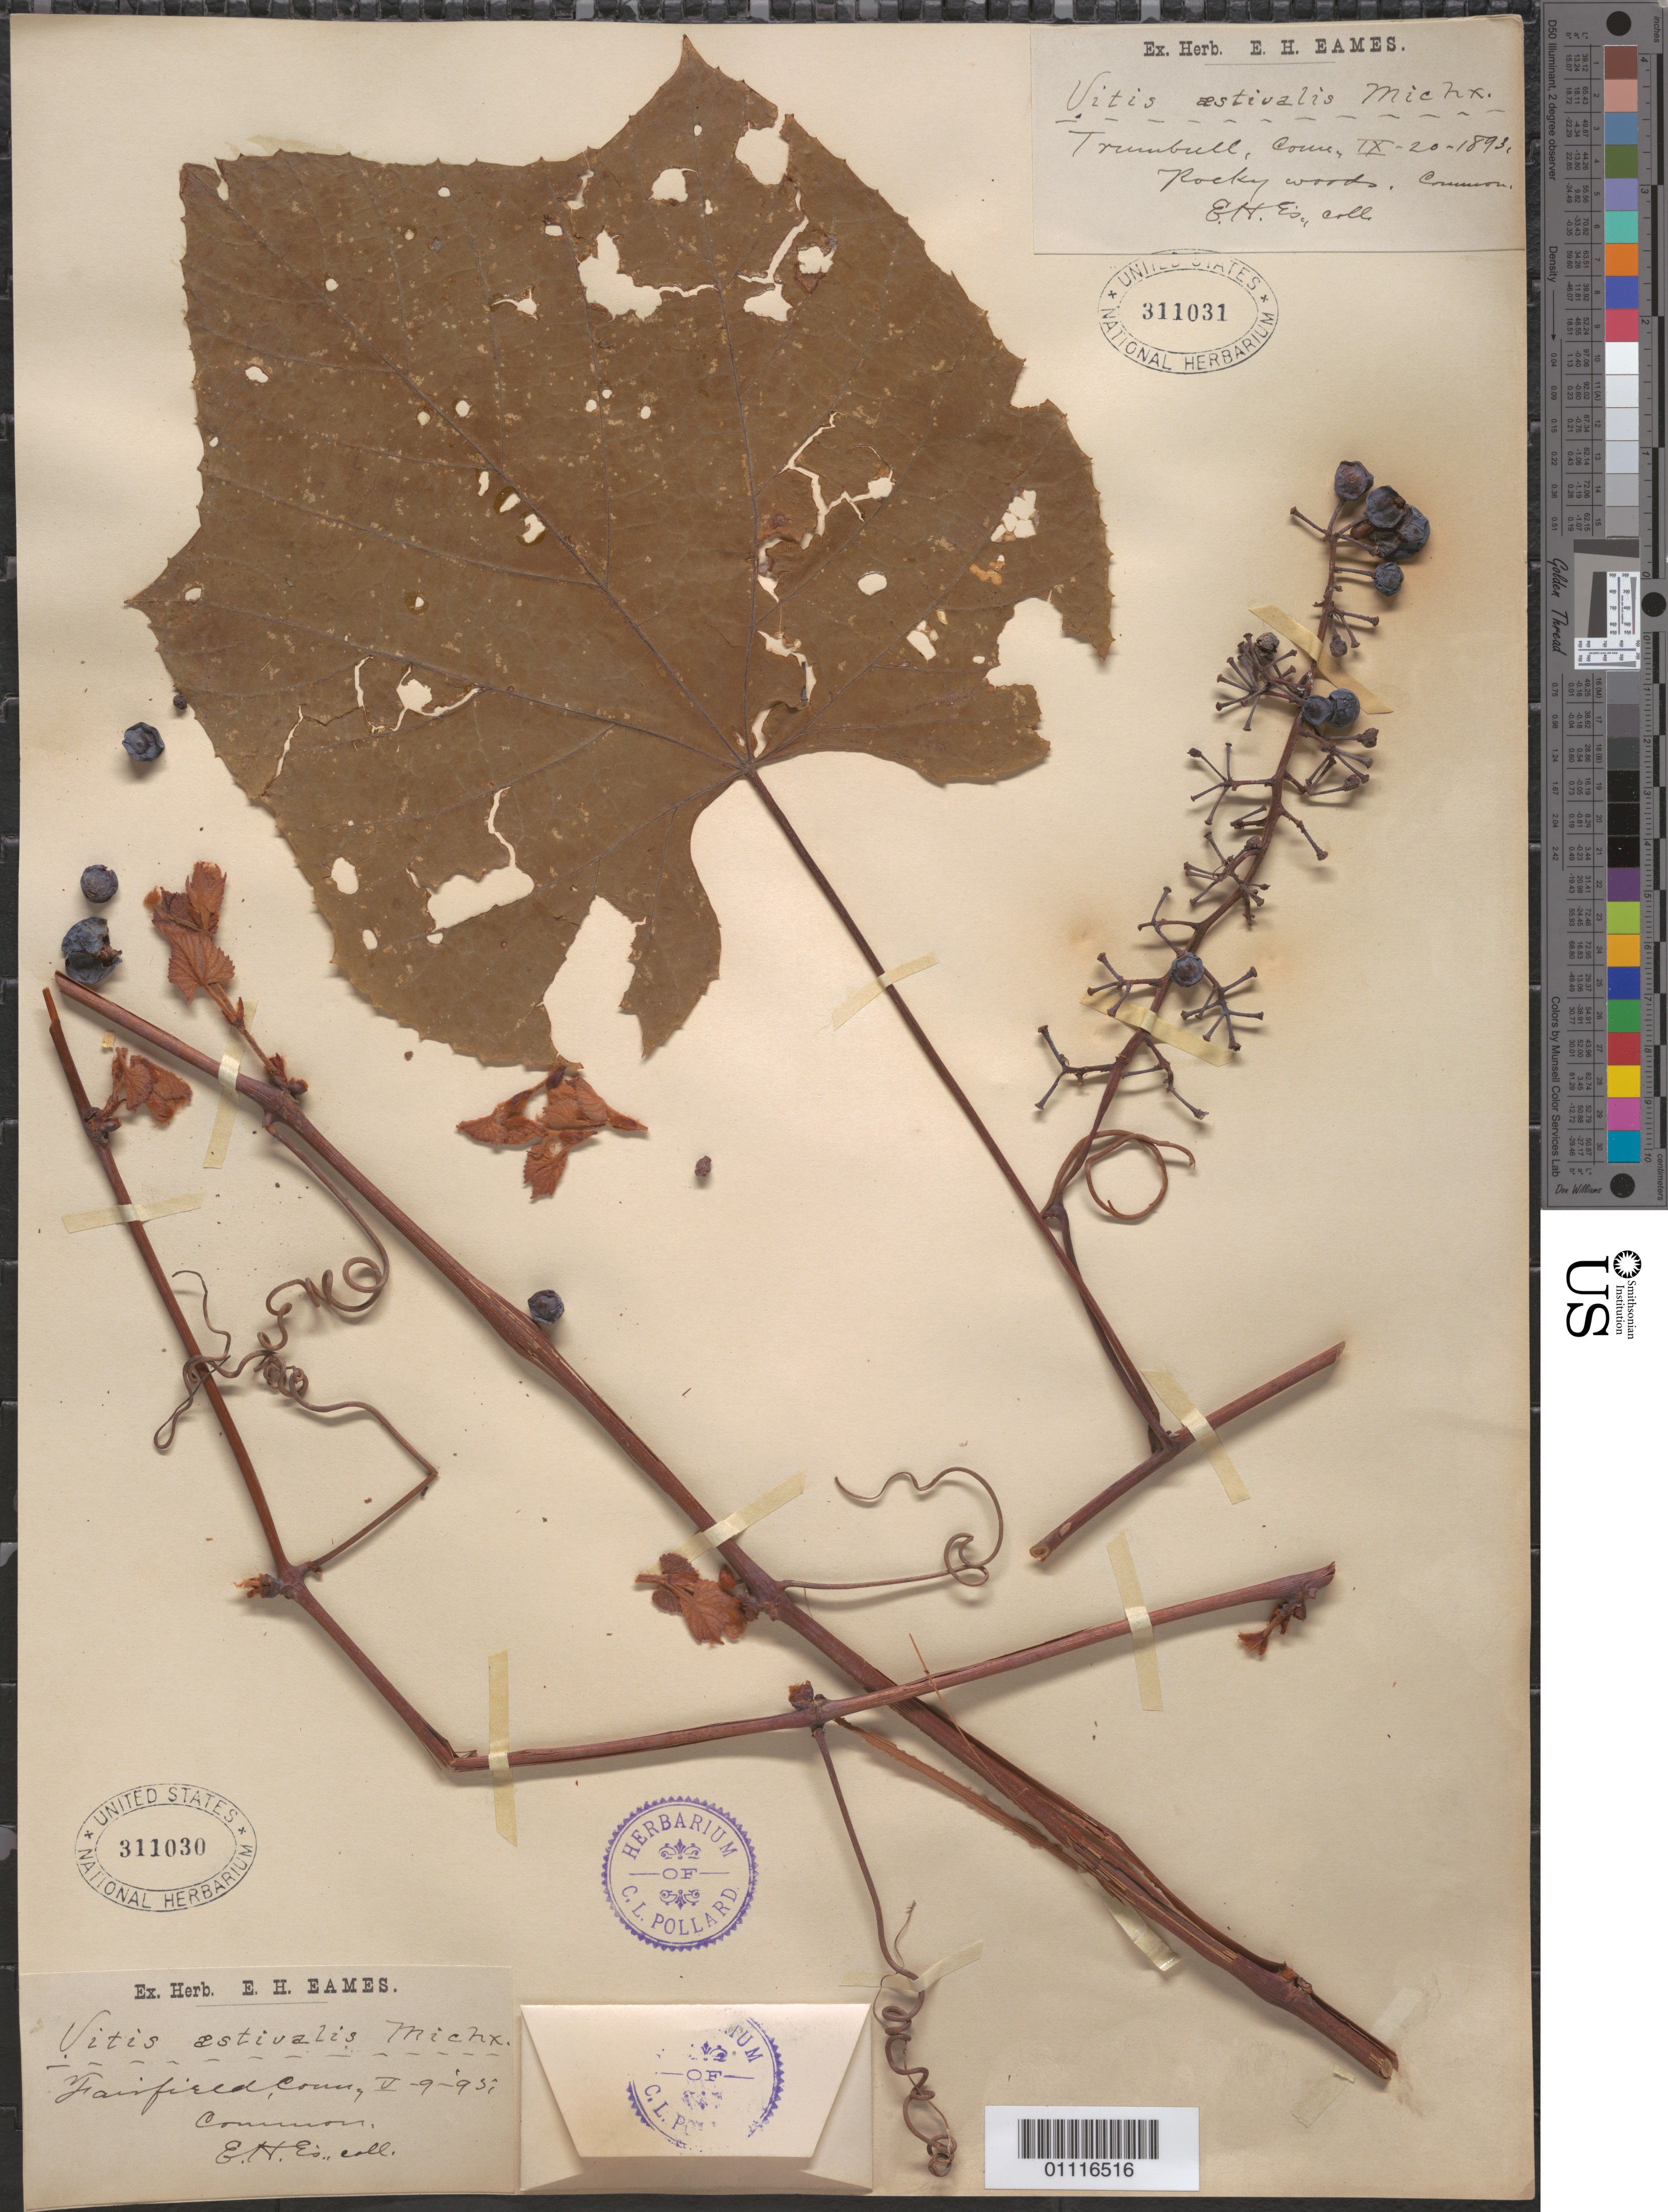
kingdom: Plantae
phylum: Tracheophyta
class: Magnoliopsida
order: Vitales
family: Vitaceae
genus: Vitis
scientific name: Vitis aestivalis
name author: Michx.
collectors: E. H. Eames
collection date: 1895-05-09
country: United States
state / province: Connecticut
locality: Fairfield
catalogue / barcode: US 311030